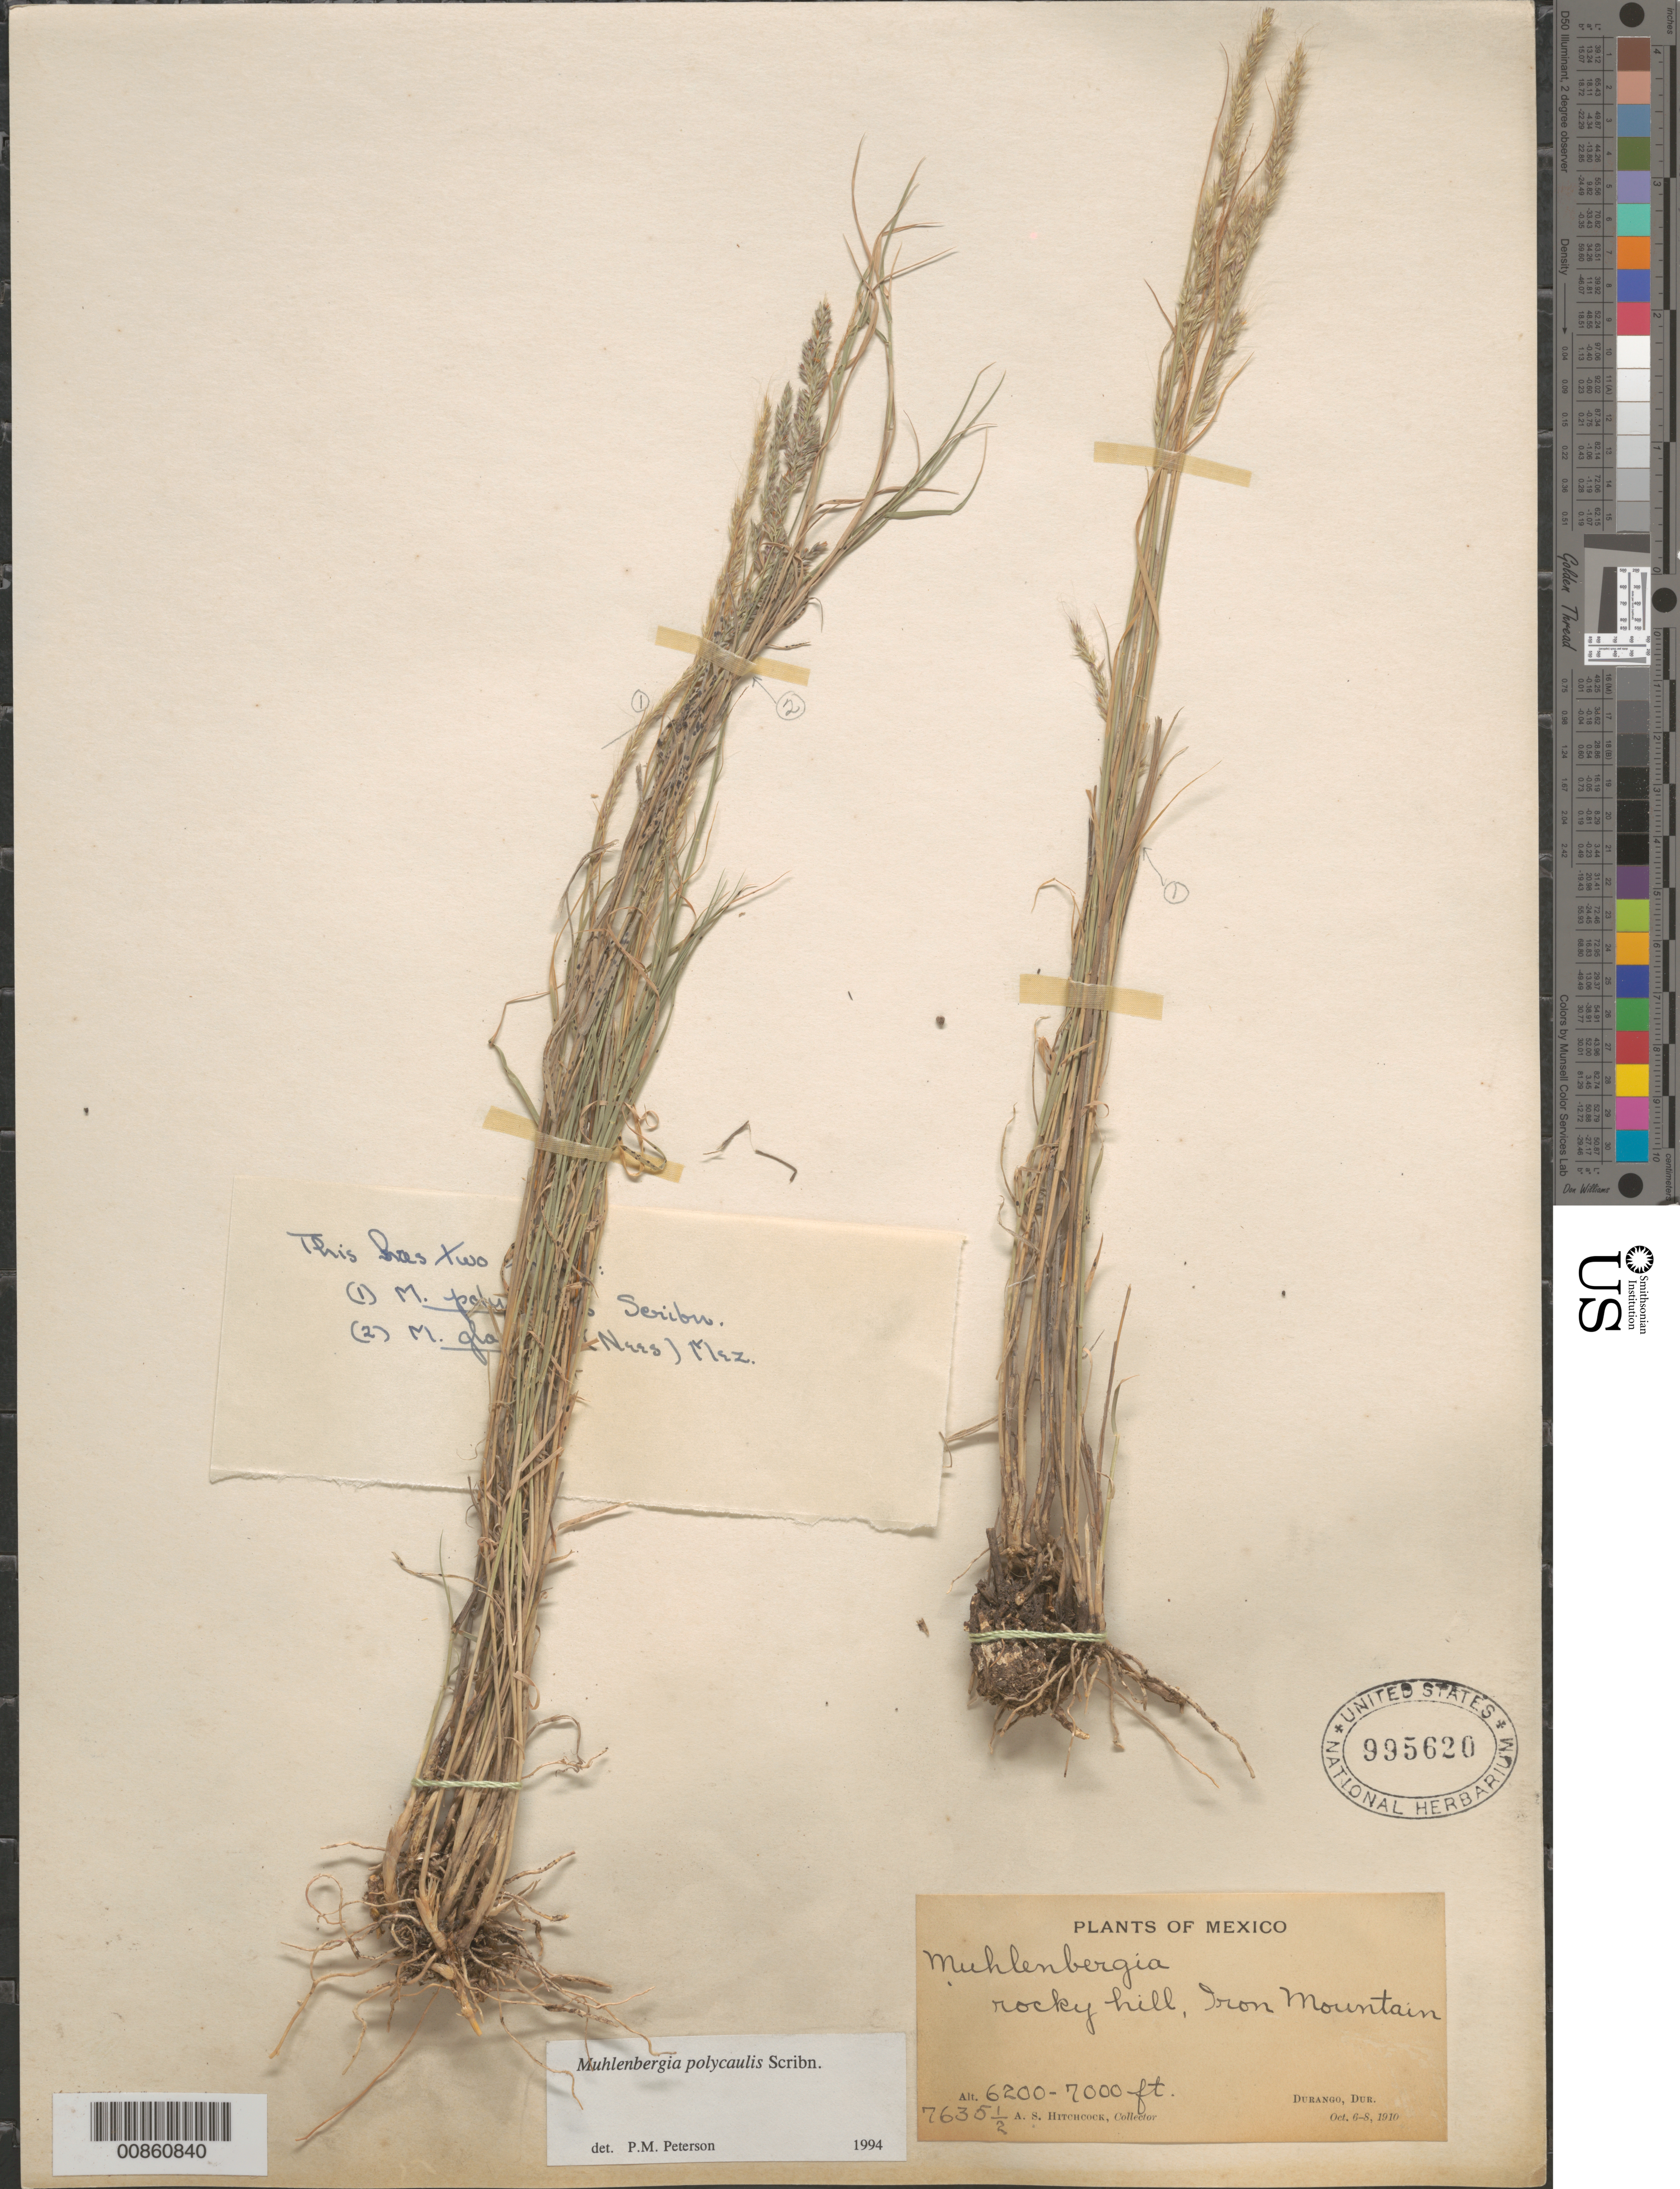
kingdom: Plantae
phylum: Tracheophyta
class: Liliopsida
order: Poales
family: Poaceae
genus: Muhlenbergia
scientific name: Muhlenbergia polycaulis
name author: Scribn.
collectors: A. S. Hitchcock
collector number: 7635.5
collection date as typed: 08 Oct 1910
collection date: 1910-10-08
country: Mexico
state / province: Durango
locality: Iron Mtn., in Durango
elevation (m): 2000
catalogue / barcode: US 995620